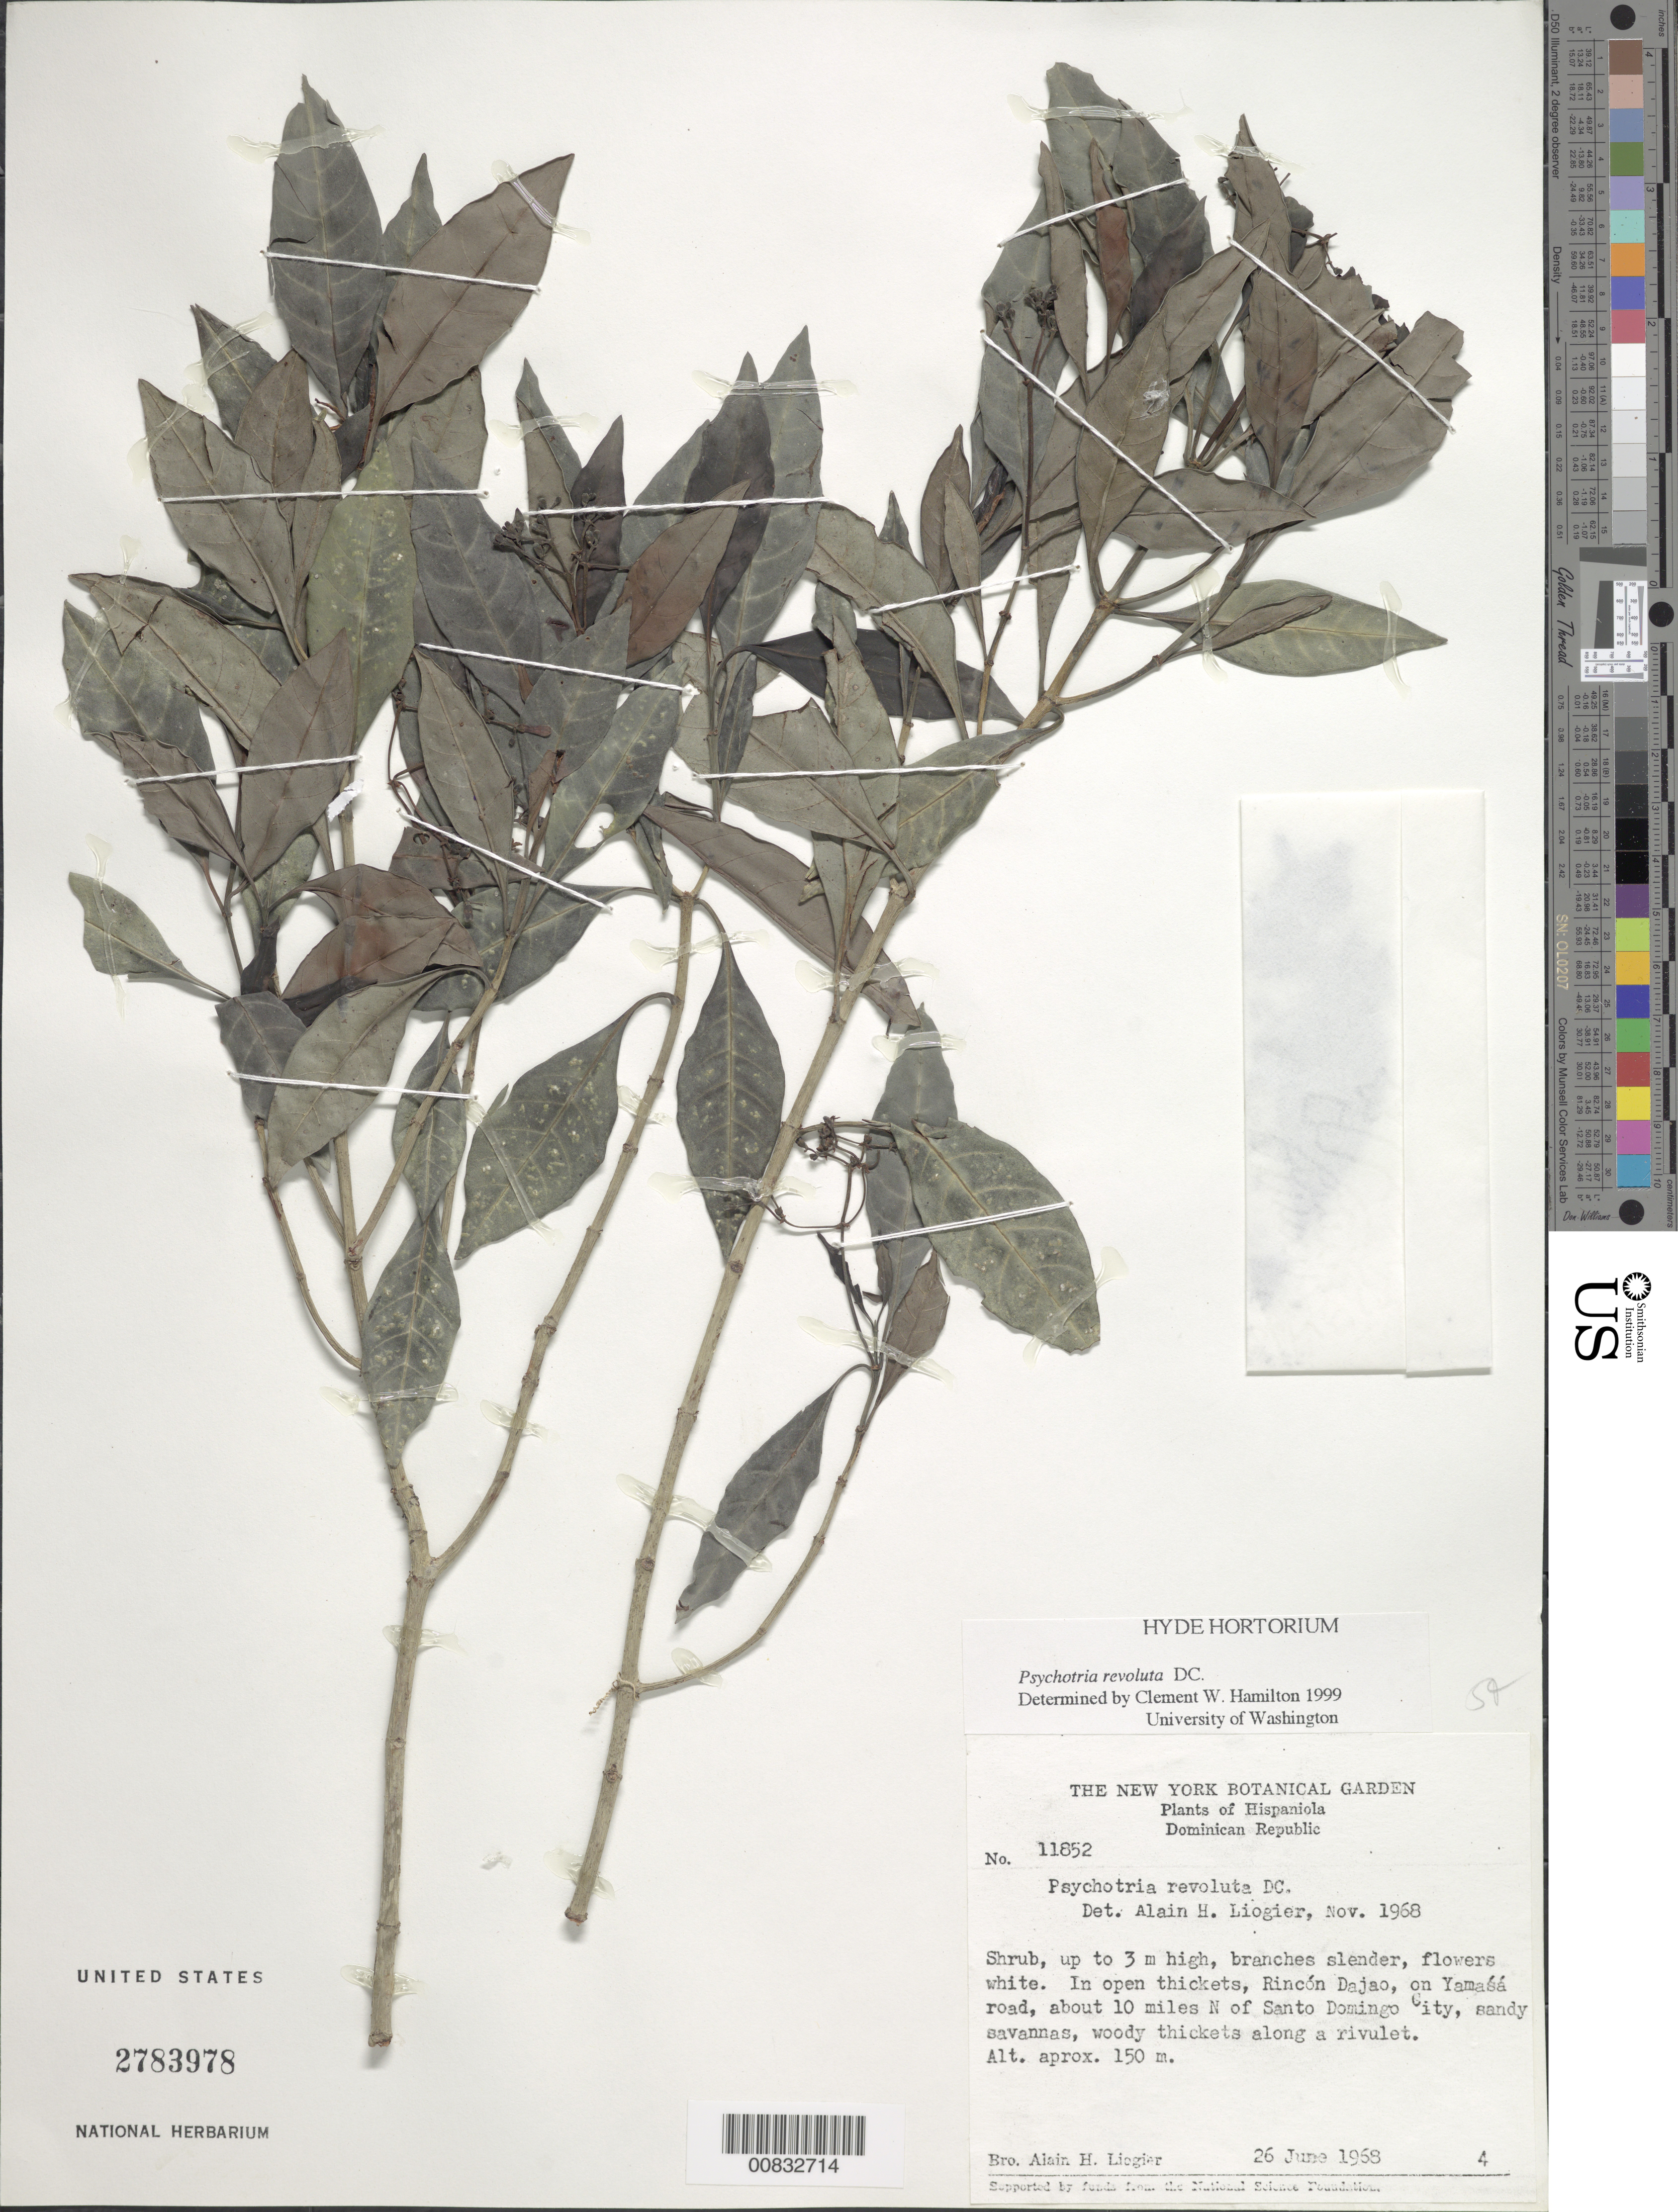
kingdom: Plantae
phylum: Tracheophyta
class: Magnoliopsida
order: Gentianales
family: Rubiaceae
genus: Psychotria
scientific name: Psychotria revoluta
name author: DC.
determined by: Hamilton, C. W.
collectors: A. H. Liogier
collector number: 11852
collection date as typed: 26 Jun 1968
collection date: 1968-06-26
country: Dominican Republic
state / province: Distrito Nacional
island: Hispaniola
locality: Rincón Dajao, on Yamasá road, about 10 miles N of Santo Domingo City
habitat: Open woody thickets along a rivulet of sandy savannas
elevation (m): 150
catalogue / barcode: US 2783978